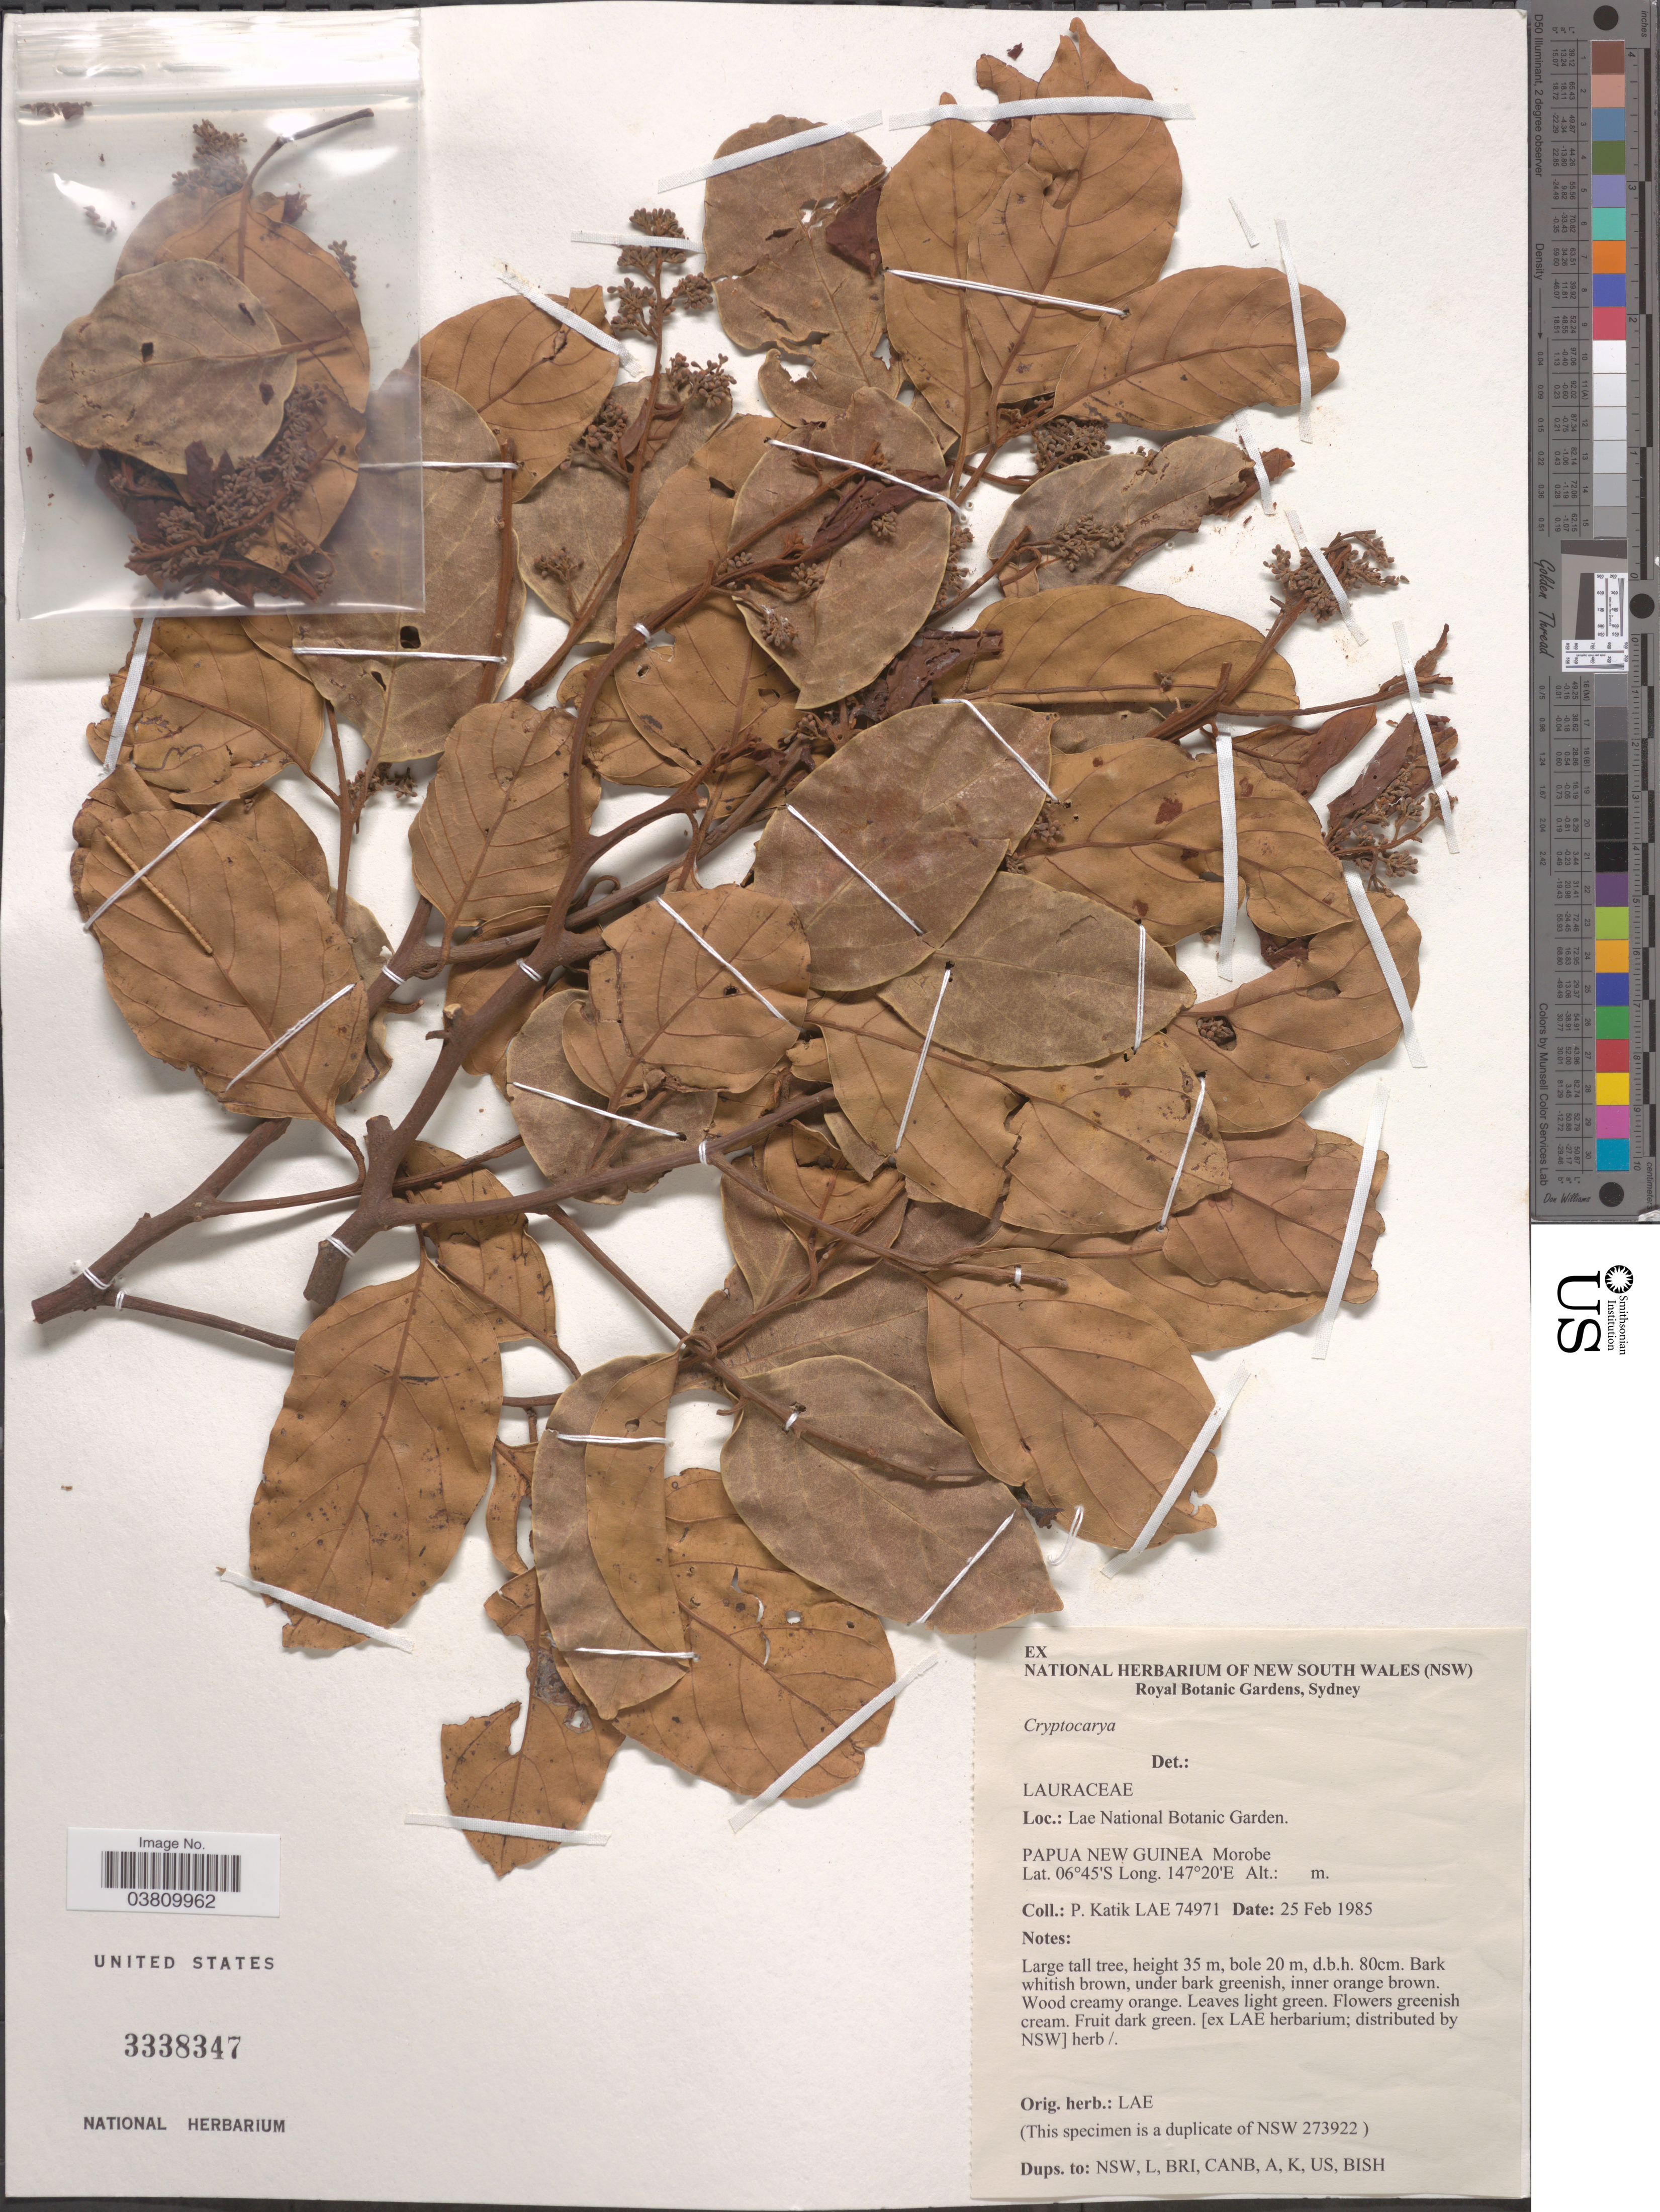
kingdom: Plantae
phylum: Tracheophyta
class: Magnoliopsida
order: Laurales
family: Lauraceae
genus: Cryptocarya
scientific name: Cryptocarya sp.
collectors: P. Katik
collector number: LAE74971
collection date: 1985-02-25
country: Papua New Guinea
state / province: Morobe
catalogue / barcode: US 3338347